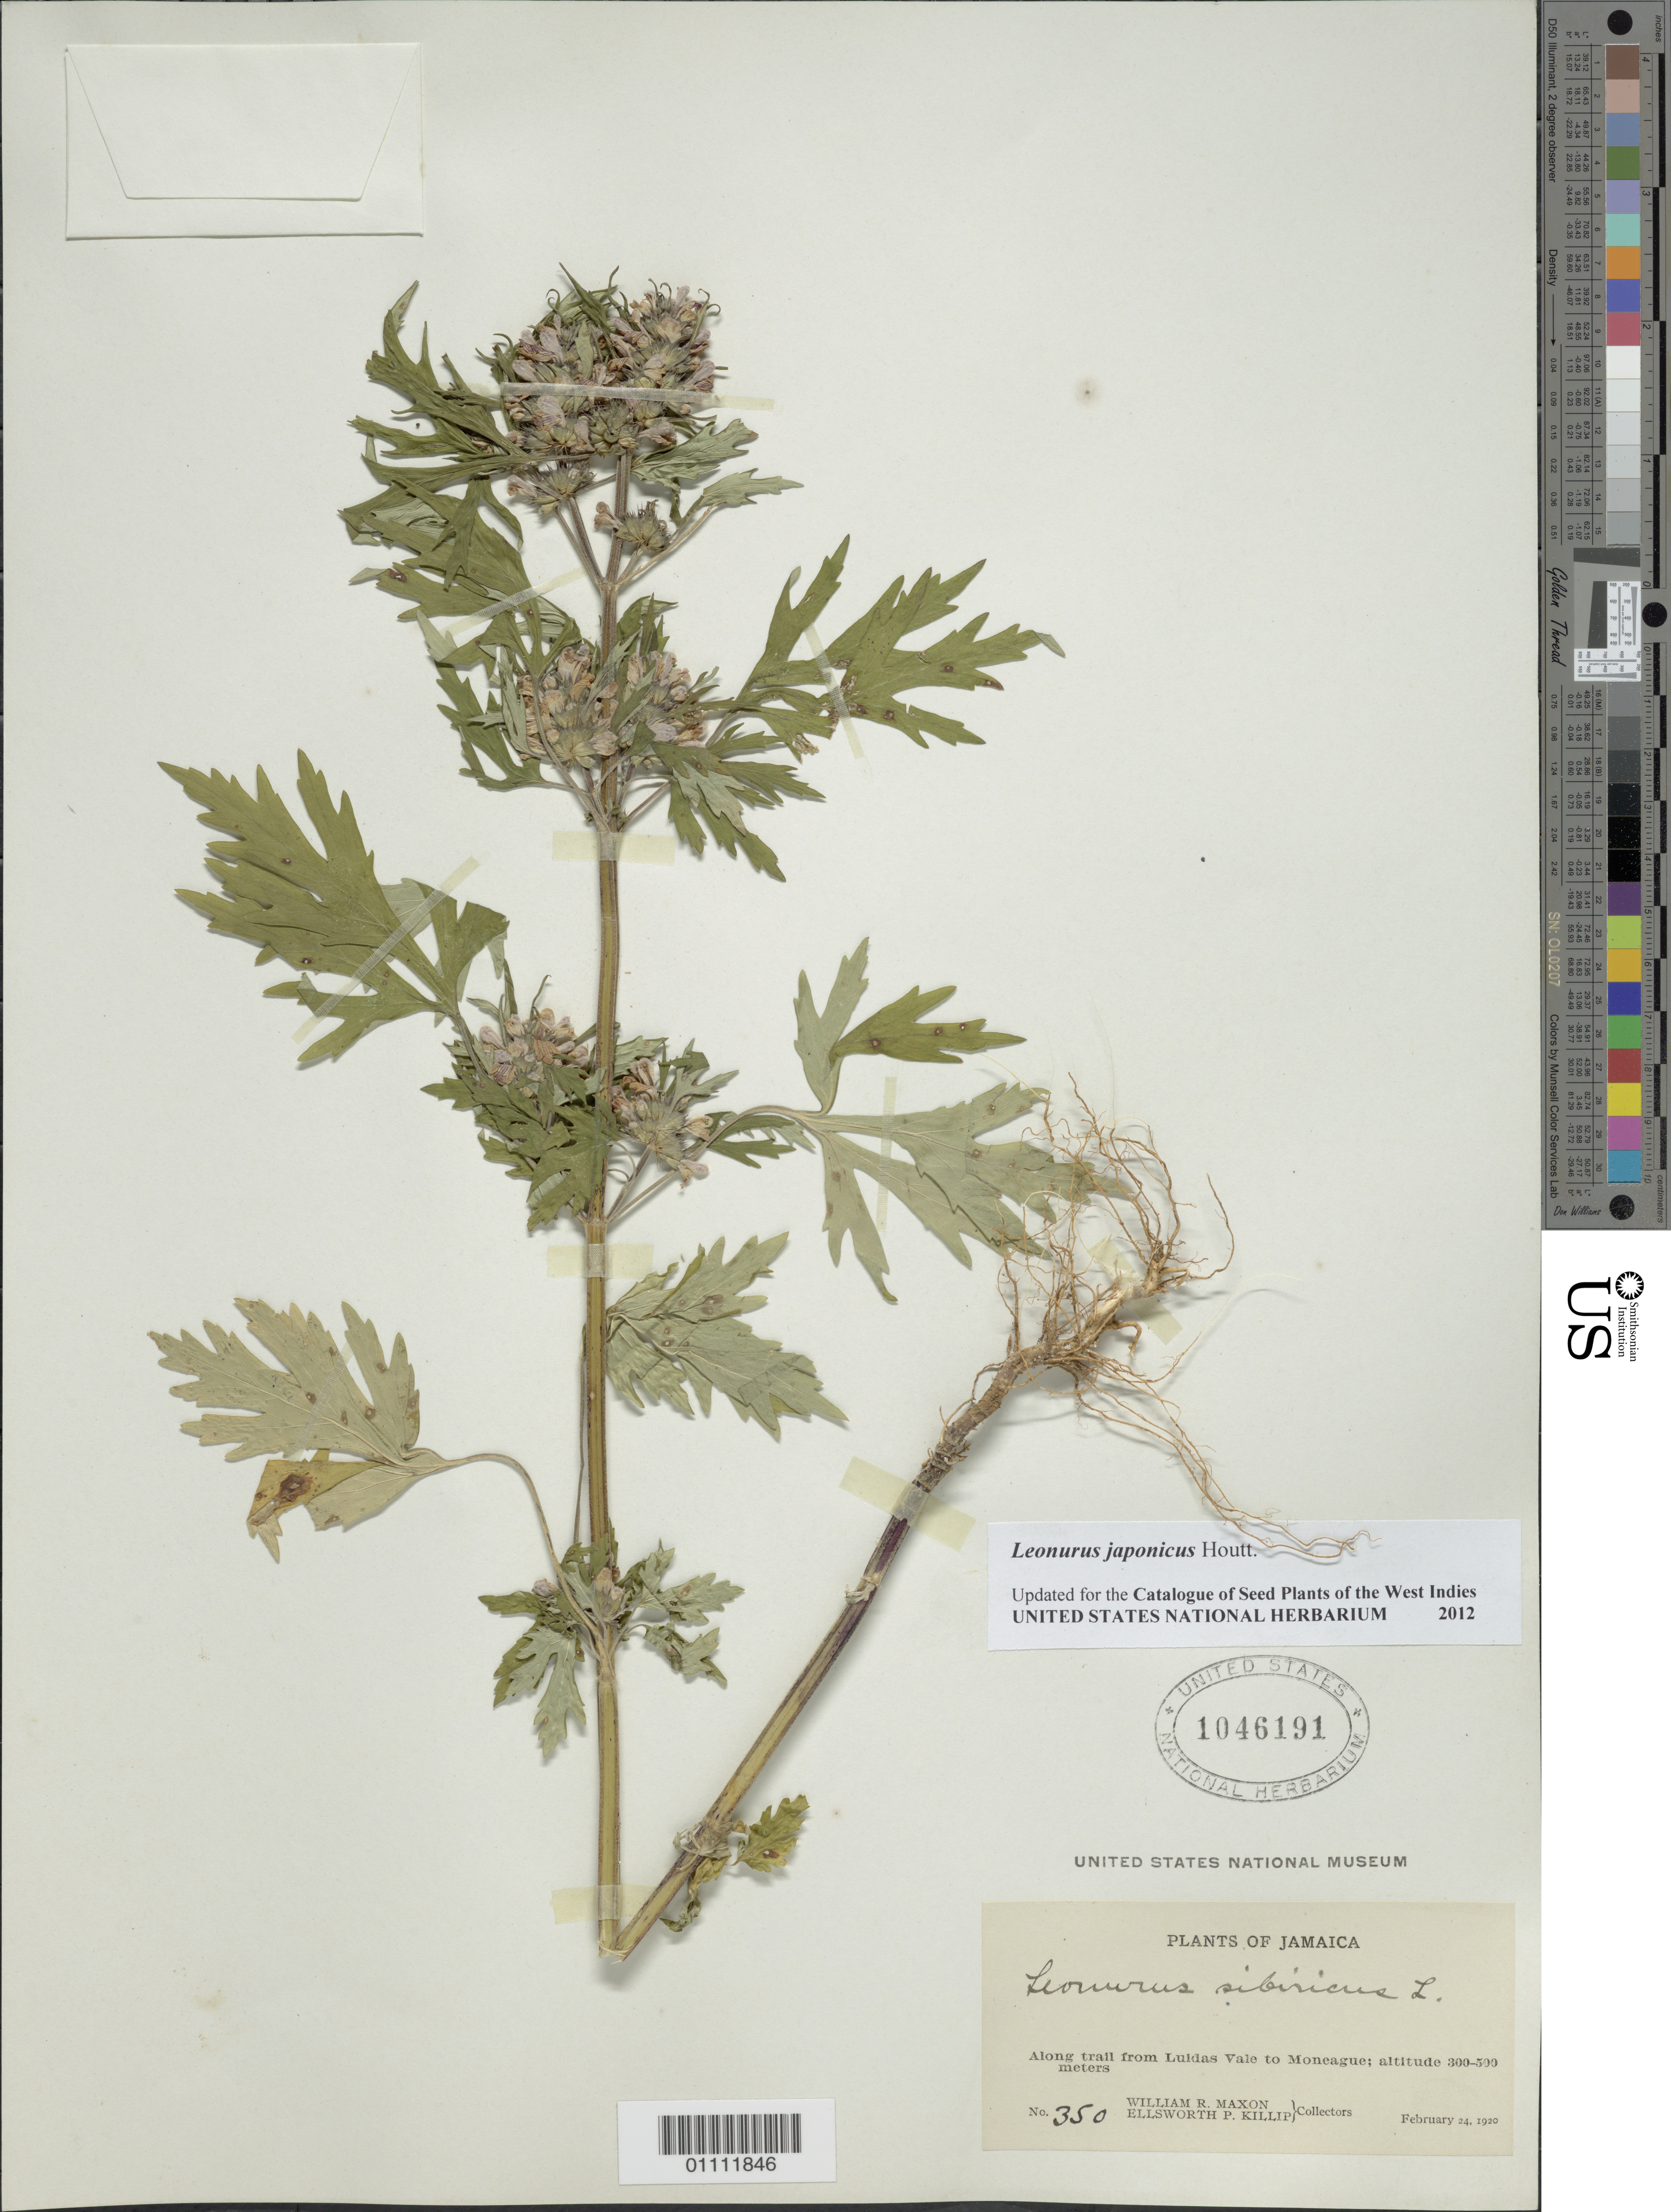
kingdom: Plantae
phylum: Tracheophyta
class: Magnoliopsida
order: Lamiales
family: Lamiaceae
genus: Leonurus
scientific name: Leonurus japonicus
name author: Houtt.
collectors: W. R. Maxon & E. P. Killip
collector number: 350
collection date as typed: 24 Feb 1920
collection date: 1920-02-24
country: Jamaica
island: Jamaica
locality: Luidas Vale to Moneague trail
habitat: Along trail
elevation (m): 300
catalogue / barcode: US 1046191